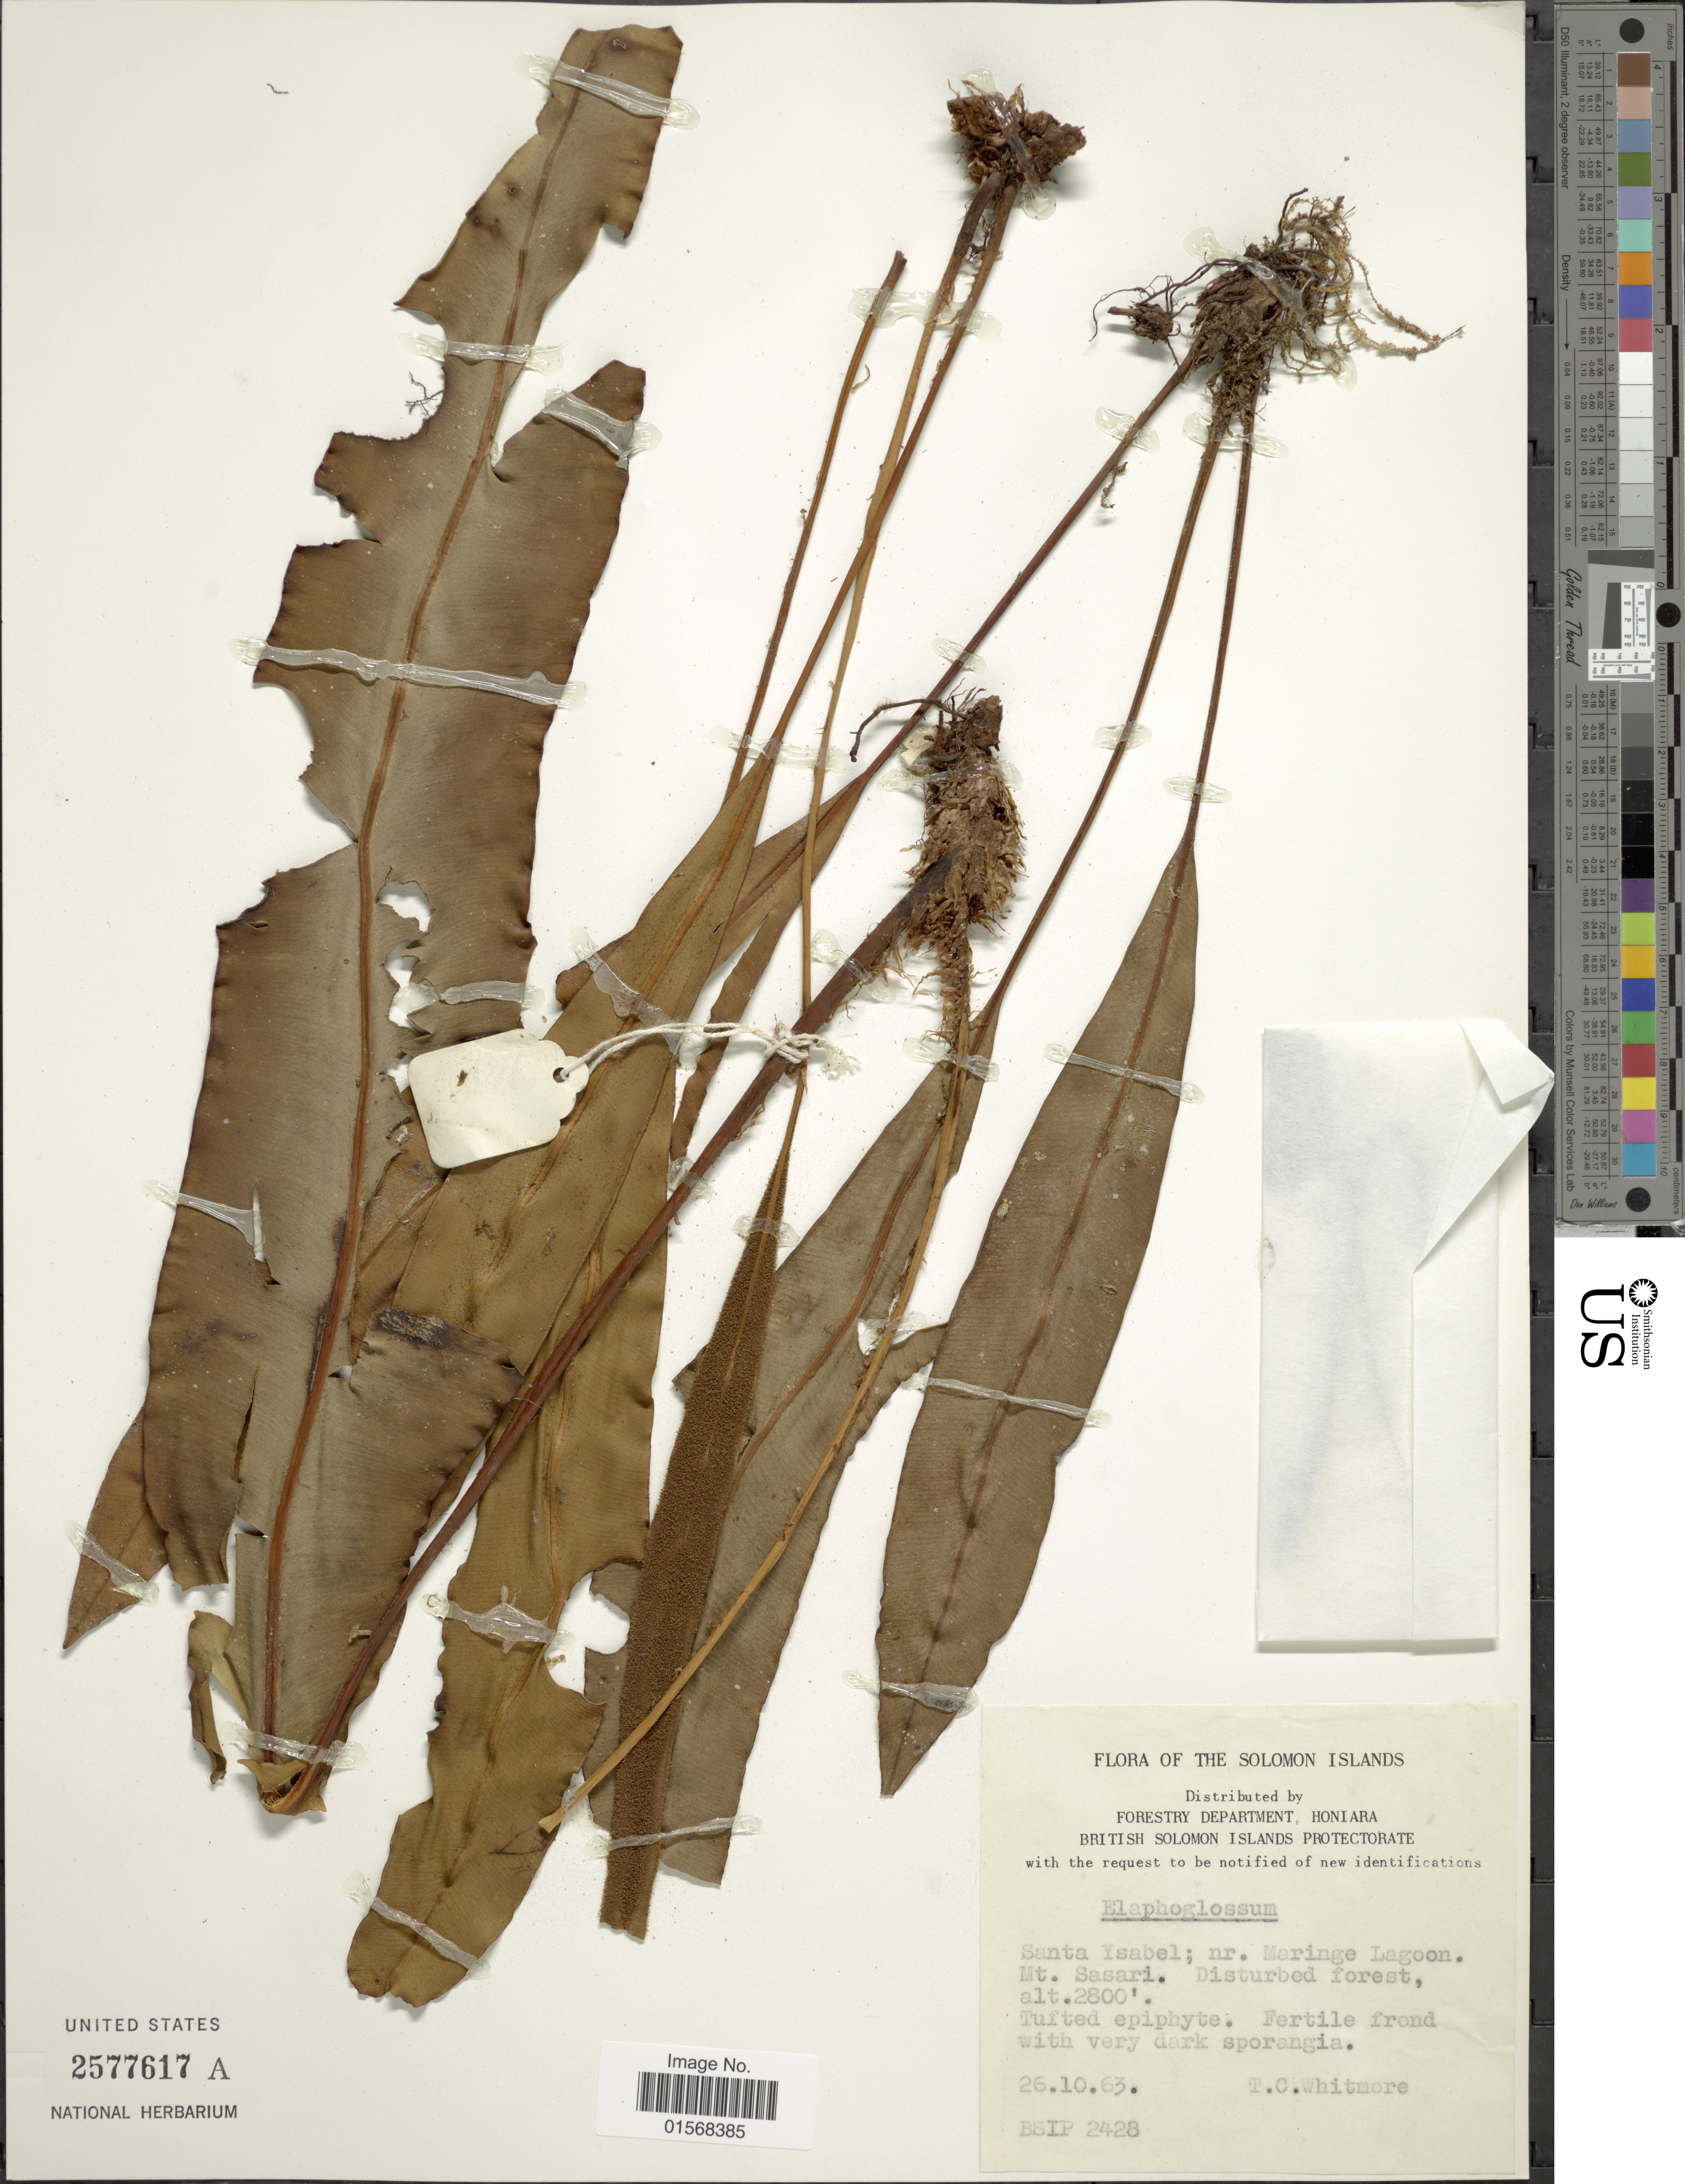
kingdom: Plantae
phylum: Tracheophyta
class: Polypodiopsida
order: Polypodiales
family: Dryopteridaceae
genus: Elaphoglossum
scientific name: Elaphoglossum sp.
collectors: T. C. Whitmore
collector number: BSIP2428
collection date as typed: Transcribed d/m/y: 26/10/63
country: Solomon Islands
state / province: Solomon Islands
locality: Solomon Islands. Santa Ysabel; nr. Maringe Lagoon. Mt. Sasari.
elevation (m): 853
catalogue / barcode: US 2577617A